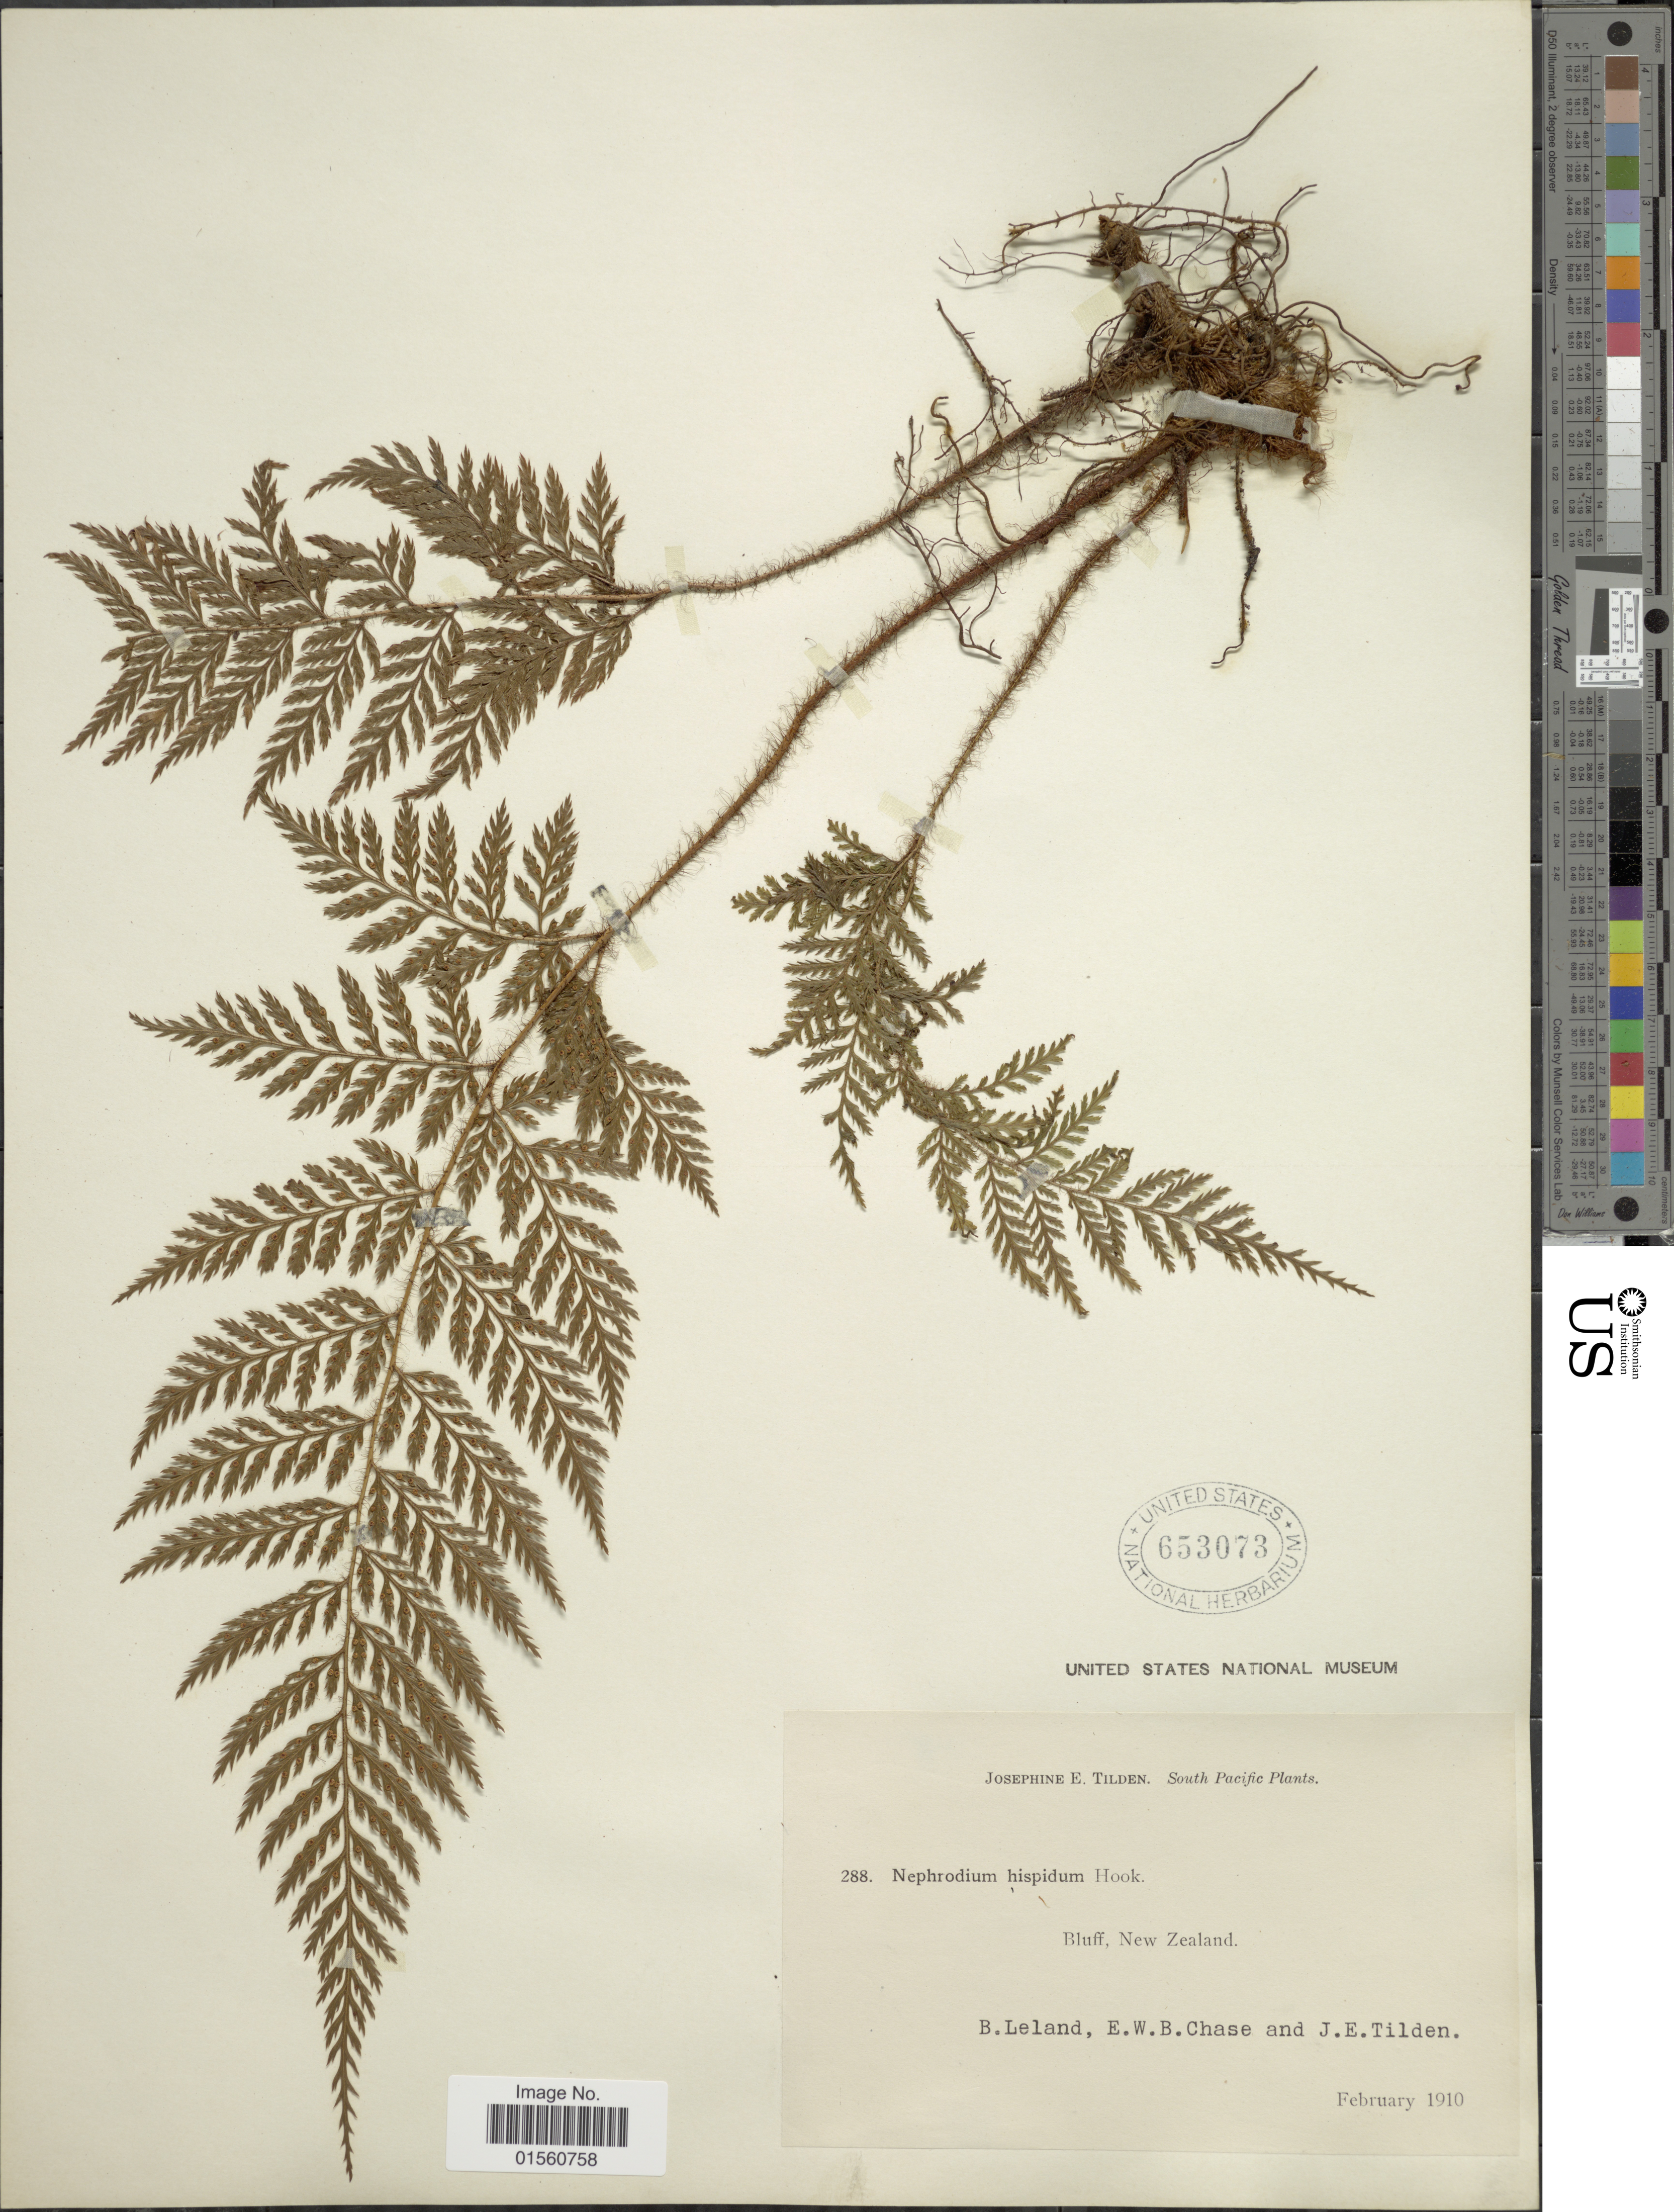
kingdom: Plantae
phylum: Tracheophyta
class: Polypodiopsida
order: Polypodiales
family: Dryopteridaceae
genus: Lastreopsis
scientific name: Lastreopsis hispida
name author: (Sw.) Tindale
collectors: B. Leland, E. W. Chase & J. E. Tilden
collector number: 288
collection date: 1910-02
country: New Zealand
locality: Bluff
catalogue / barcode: US 653073